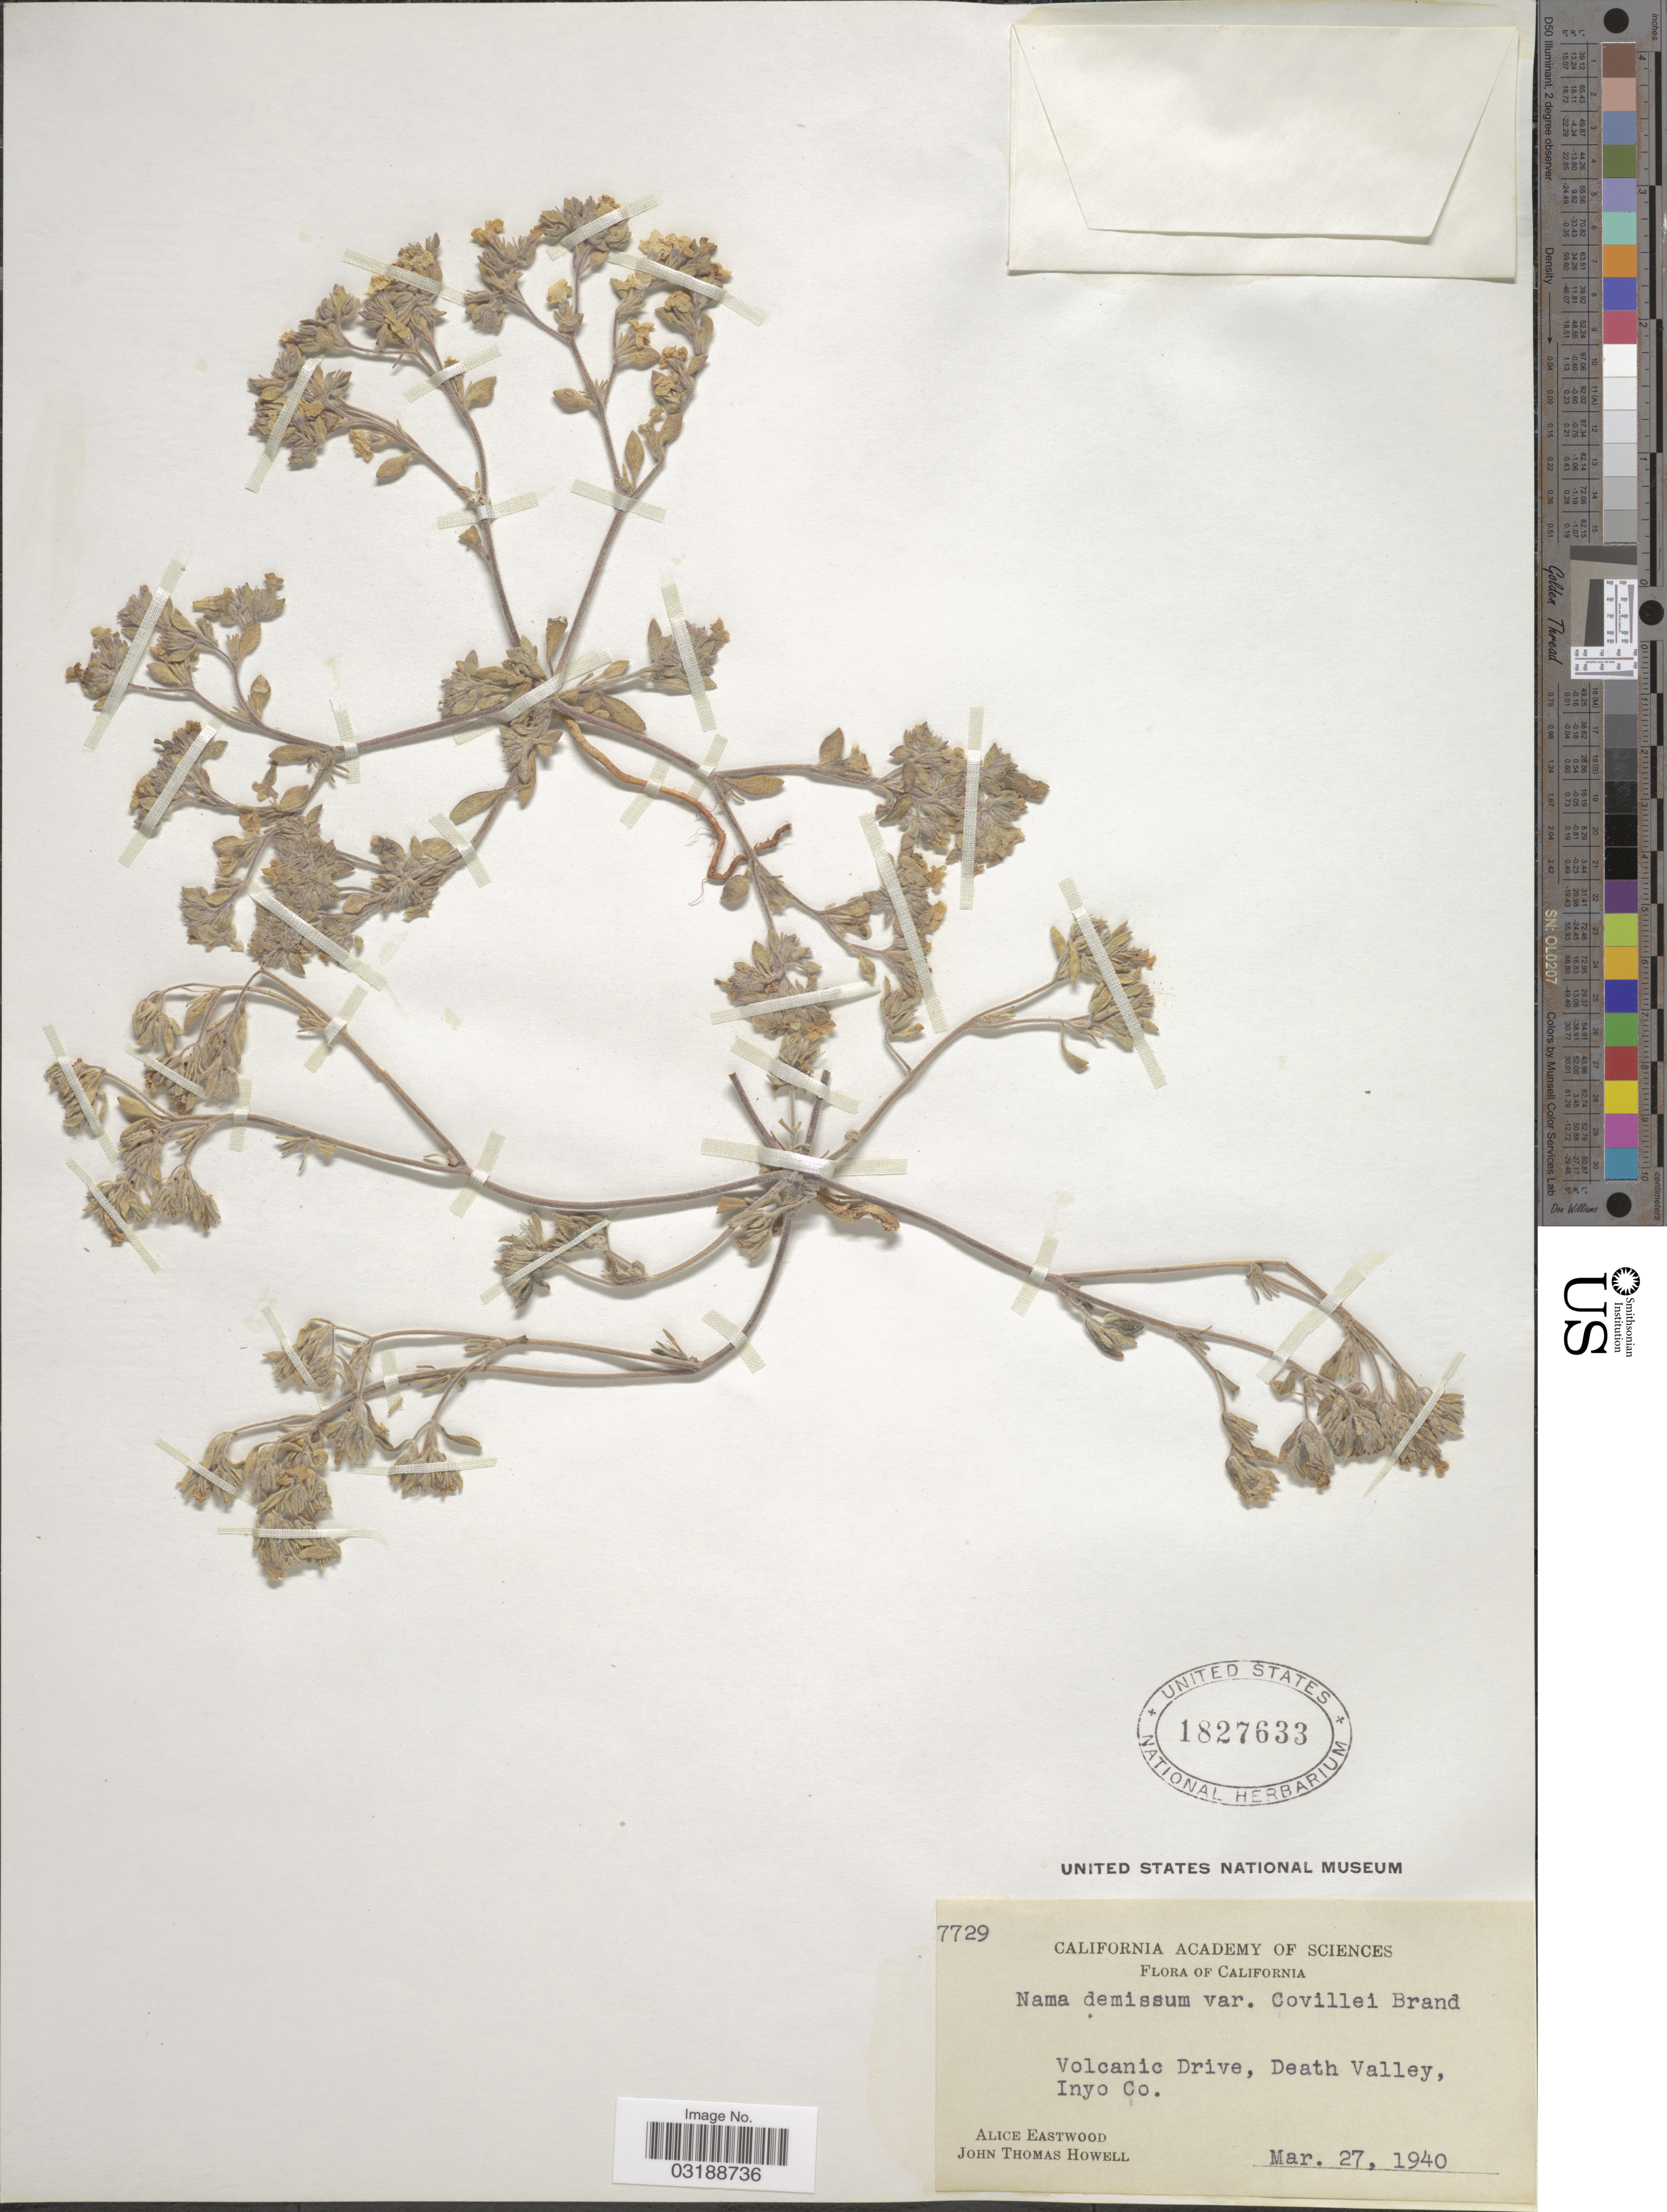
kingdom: Plantae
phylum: Tracheophyta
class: Magnoliopsida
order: Boraginales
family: Namaceae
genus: Nama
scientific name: Nama demissum var. covillei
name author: Brand in Engl.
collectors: A. Eastwood & J. T. Howell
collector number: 7729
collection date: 1940-03-27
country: United States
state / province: California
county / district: Inyo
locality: Volcanic Drive, Death Valley, Inyo Co.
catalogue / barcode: US 1827633